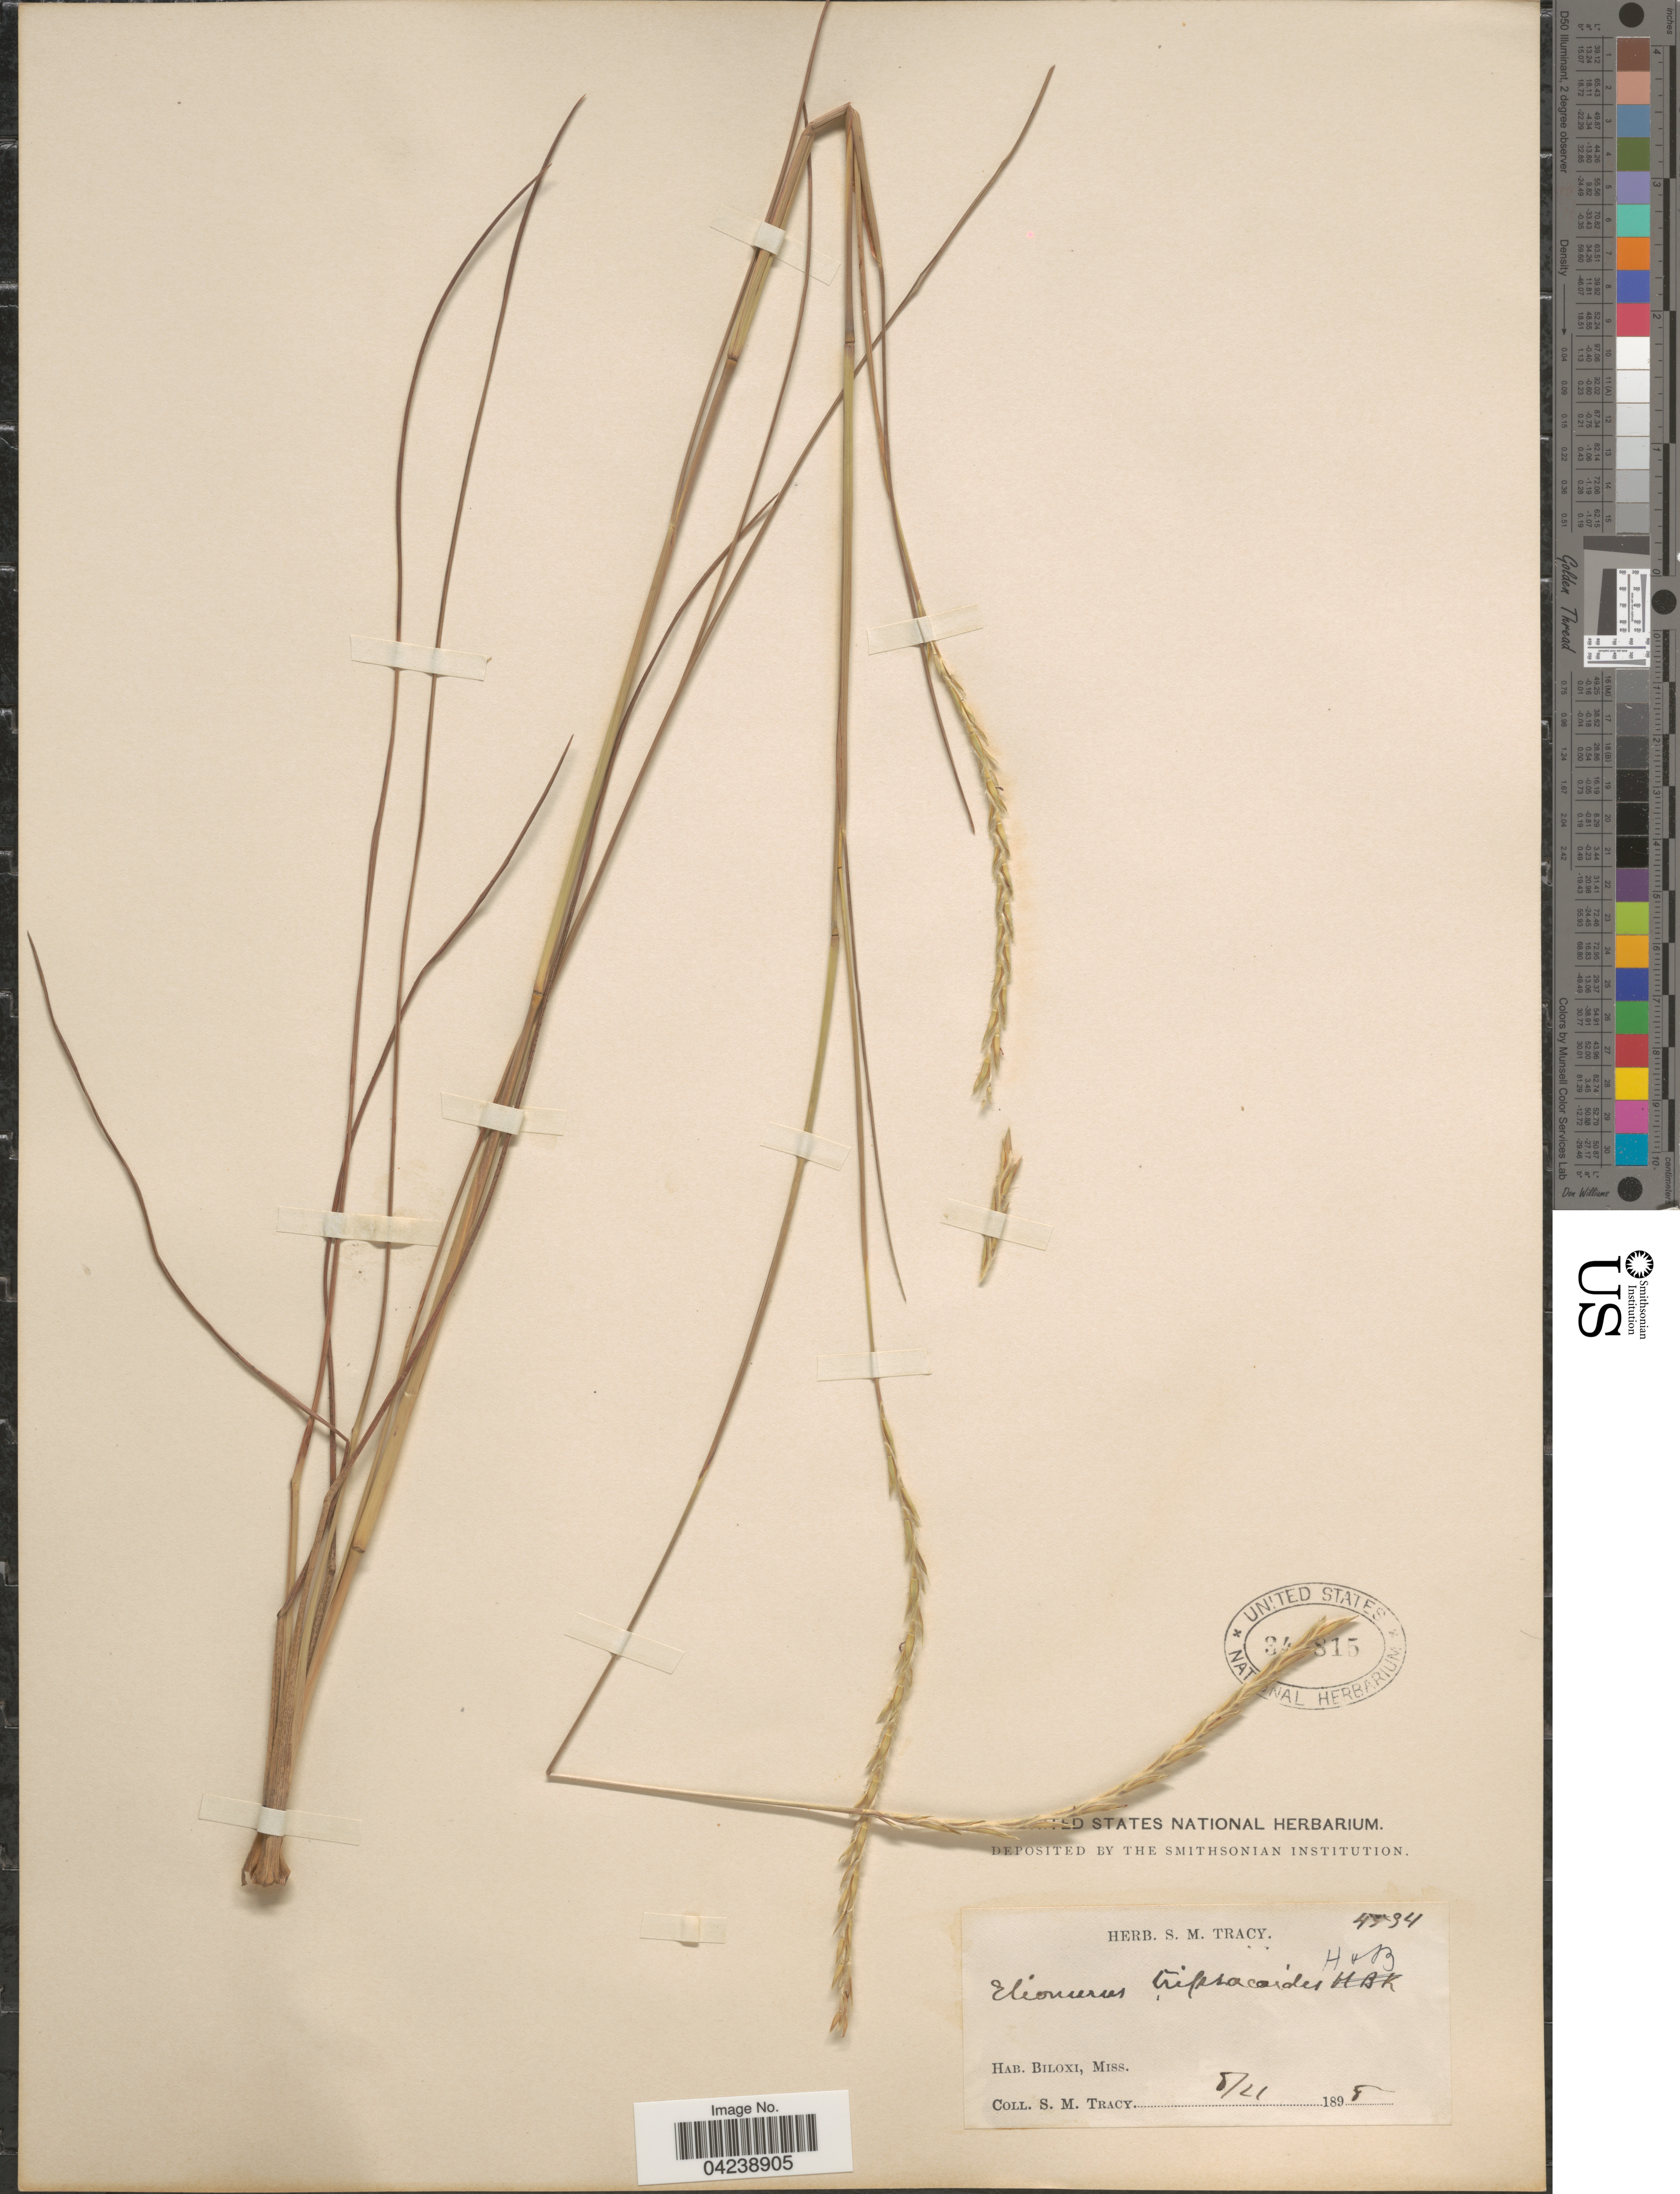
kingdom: Plantae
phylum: Tracheophyta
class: Liliopsida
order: Poales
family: Poaceae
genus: Elionurus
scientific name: Elionurus tripsacoides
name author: Humb. & Bonpl. ex Willd.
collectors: S. M. Tracy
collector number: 4534*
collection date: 1898-08-21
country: United States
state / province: Mississippi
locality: Biloxi.